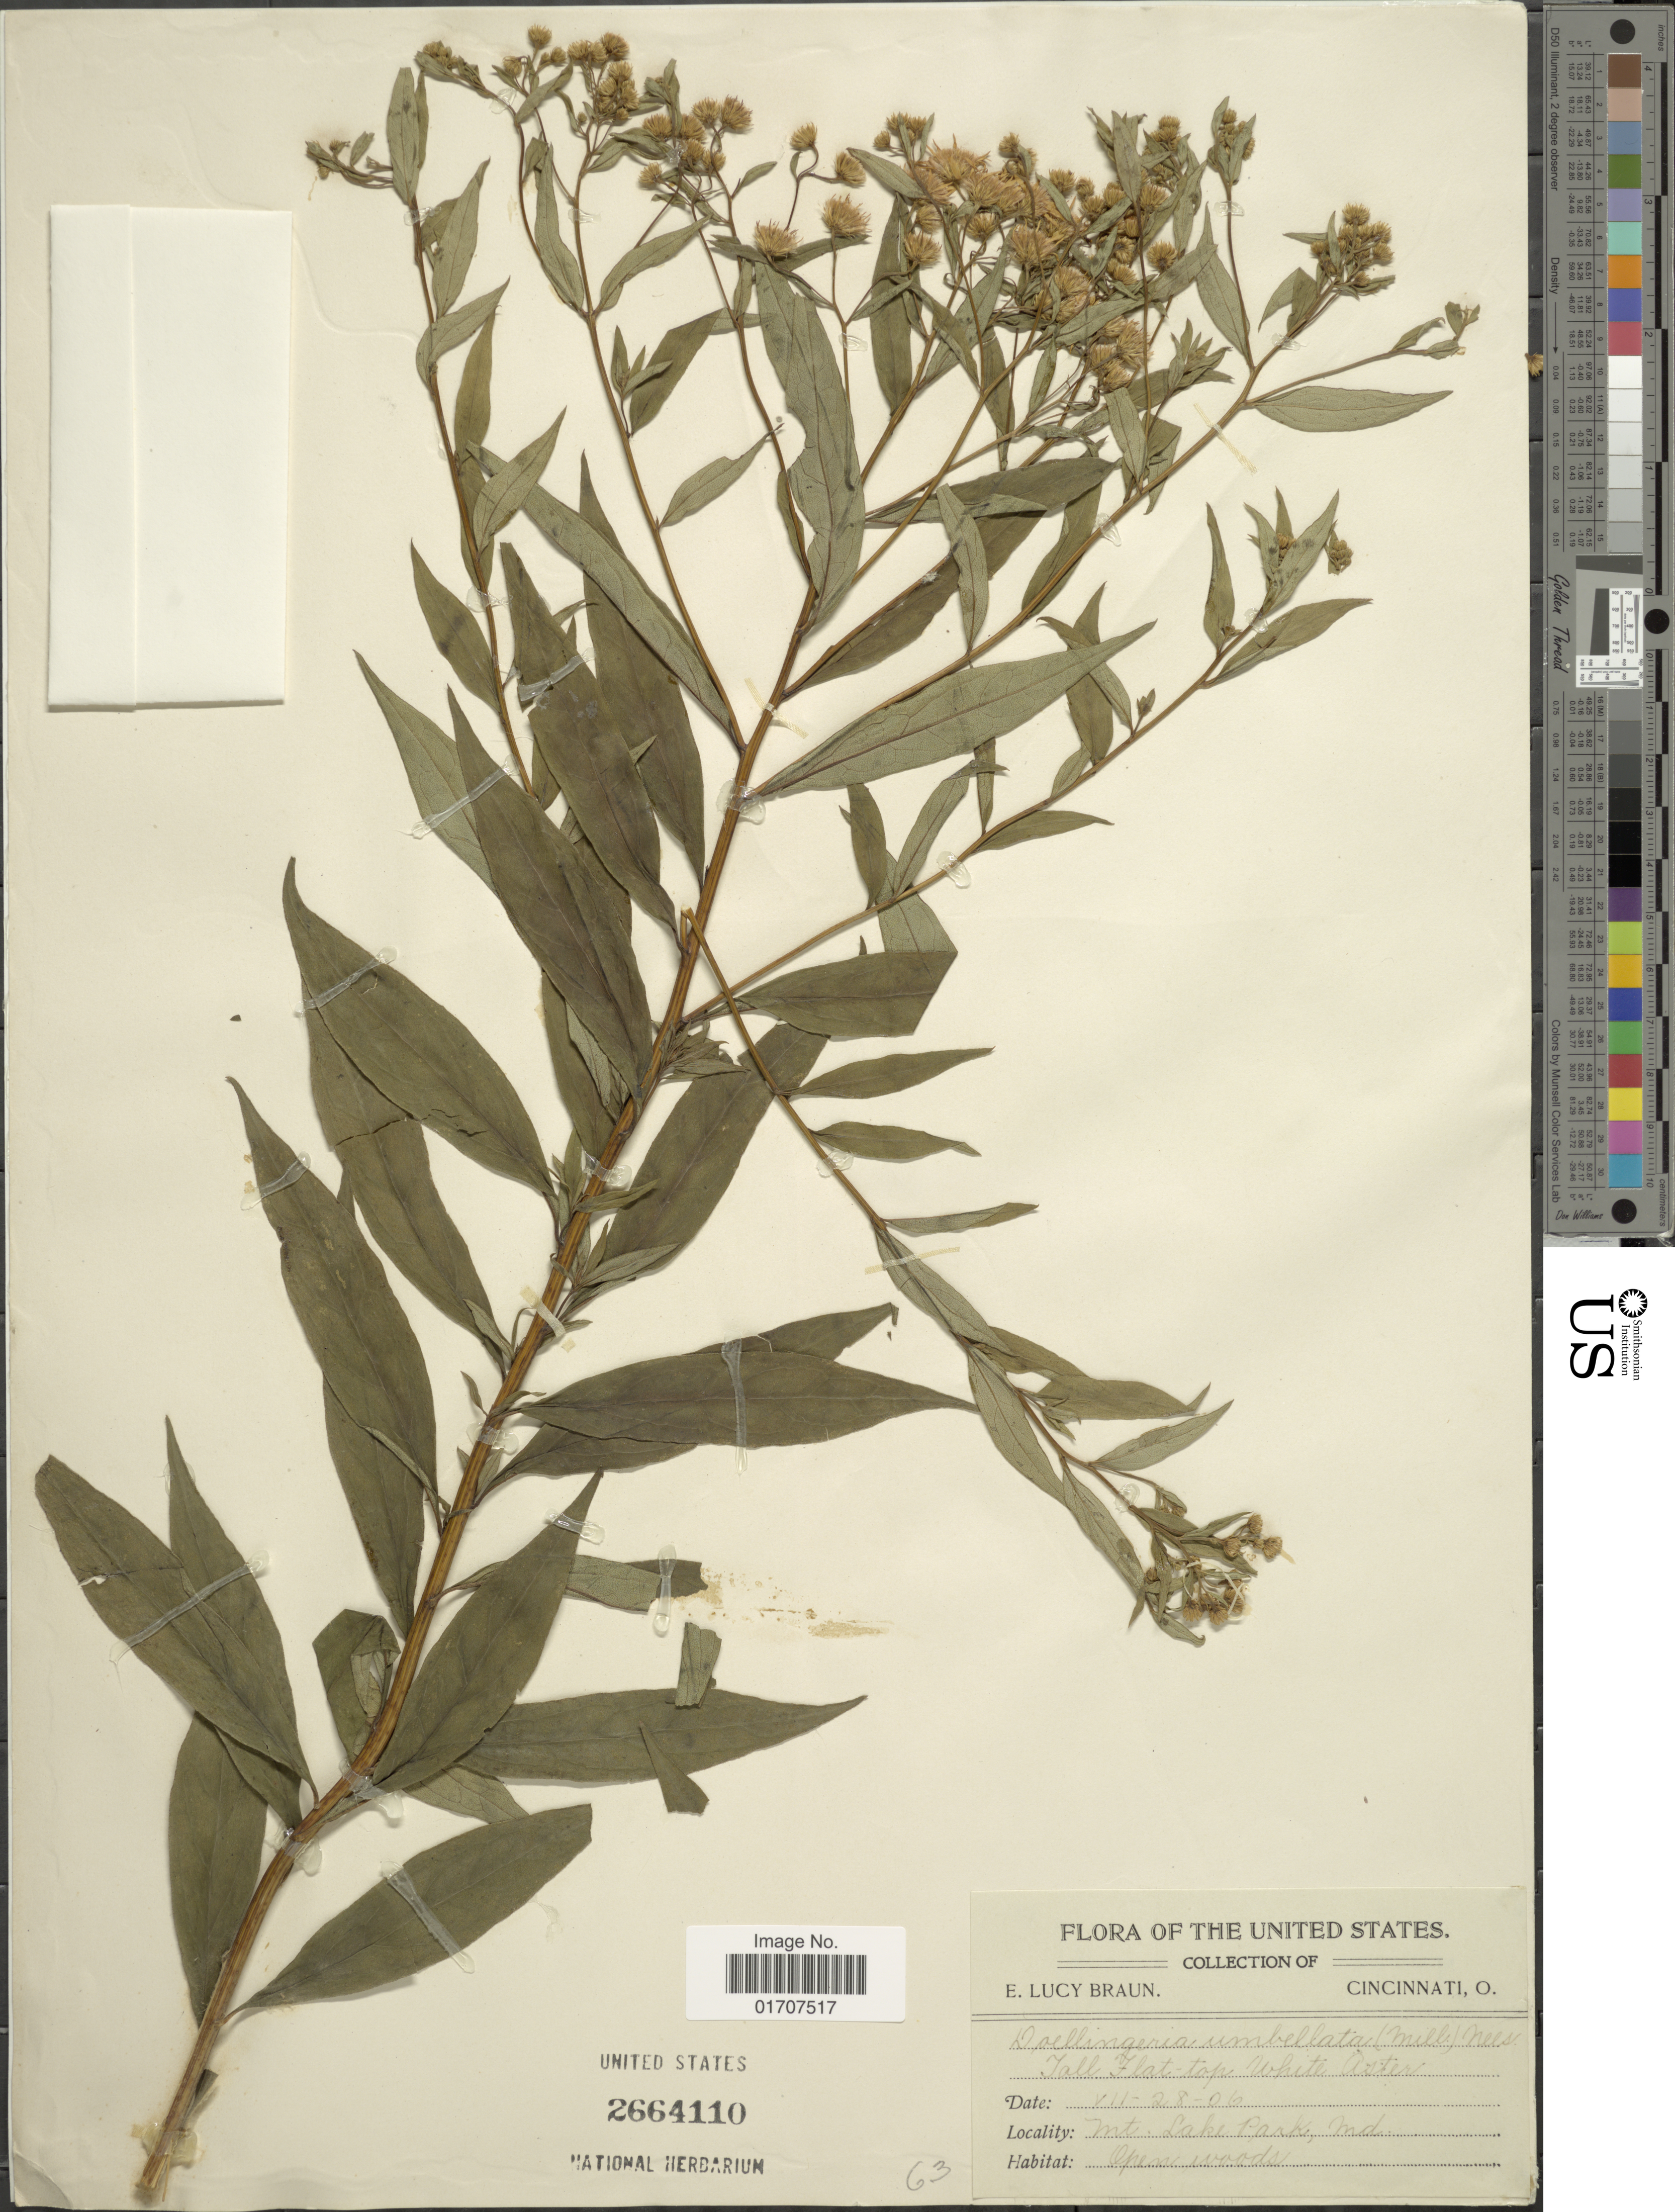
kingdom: Plantae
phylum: Tracheophyta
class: Magnoliopsida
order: Asterales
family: Asteraceae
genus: Doellingeria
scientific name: Doellingeria umbellata var. umbellata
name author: Nees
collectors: E. L. Braun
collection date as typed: Transcribed d/m/y: 28/7/6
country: United States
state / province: Maryland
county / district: Garrett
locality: Mt. Lake Park, Md.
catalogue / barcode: US 2664110